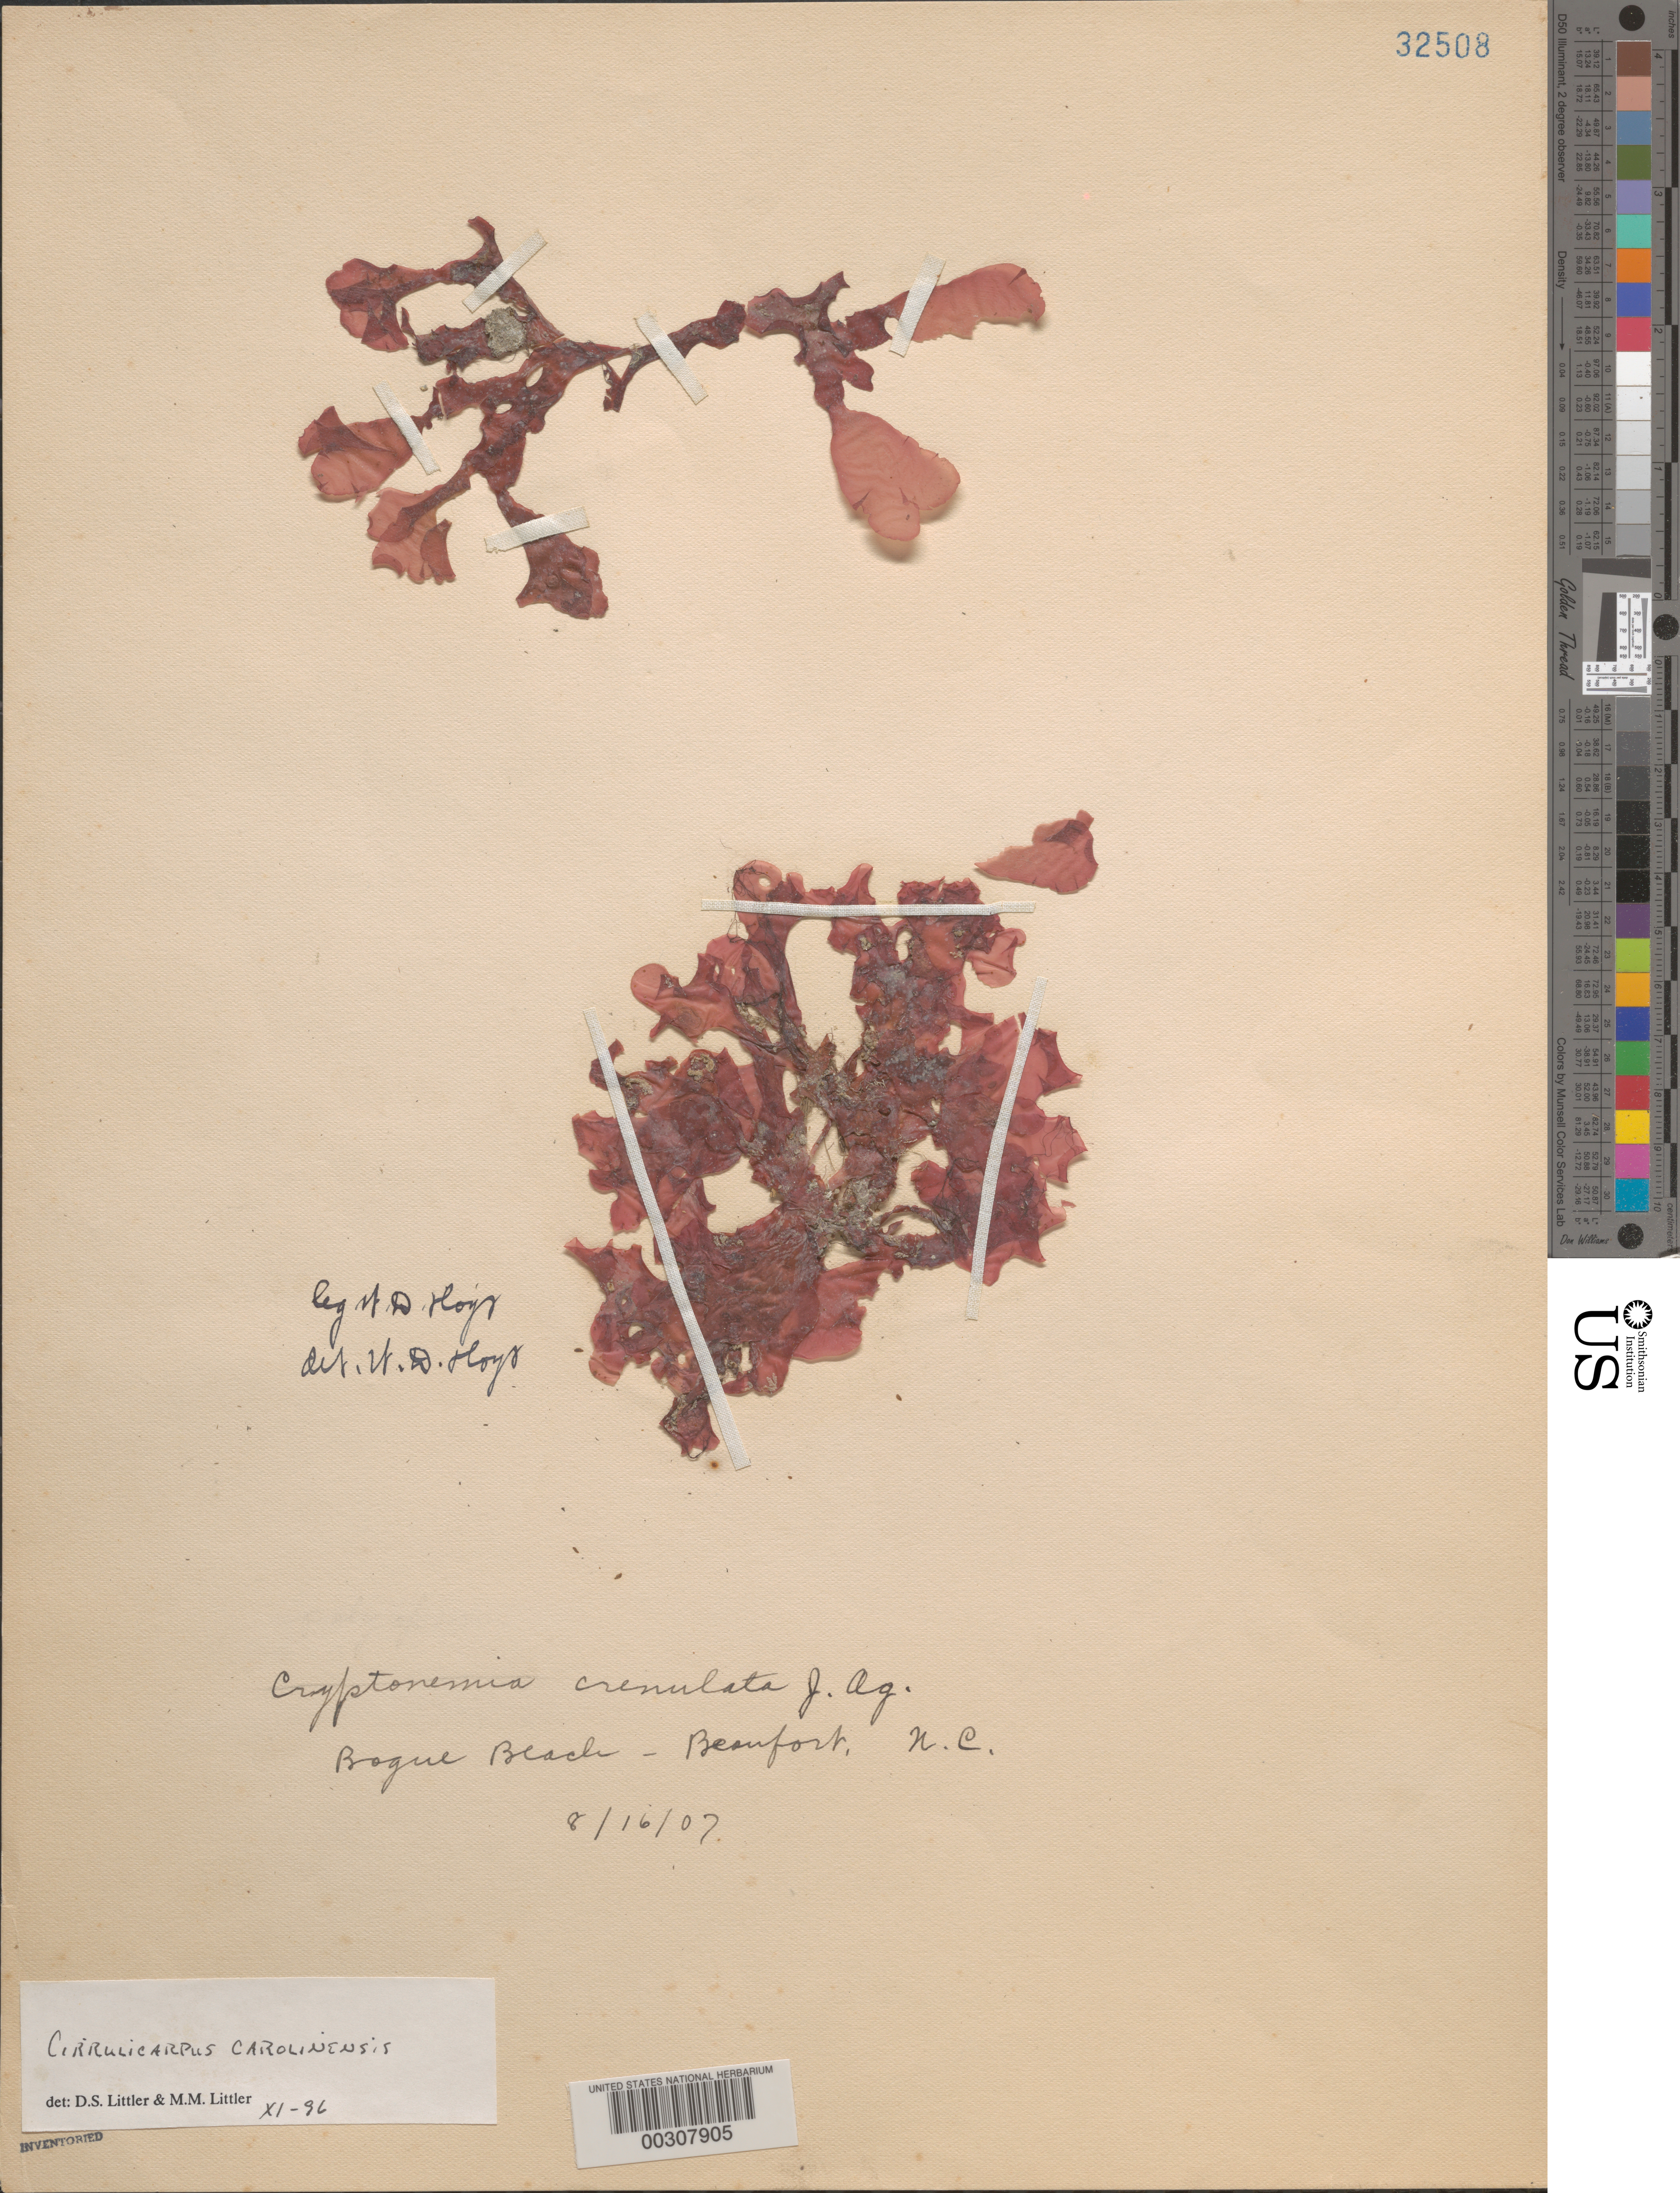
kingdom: Plantae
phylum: Rhodophyta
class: Florideophyceae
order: Gigartinales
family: Kallymeniaceae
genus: Cirrulicarpus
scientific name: Cirrulicarpus carolinensis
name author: G.I. Hansen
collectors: W. D. Hoyt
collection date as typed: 16 Aug 07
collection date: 2007-08-16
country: United States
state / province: North Carolina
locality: Bogue Beach-Beaufort.